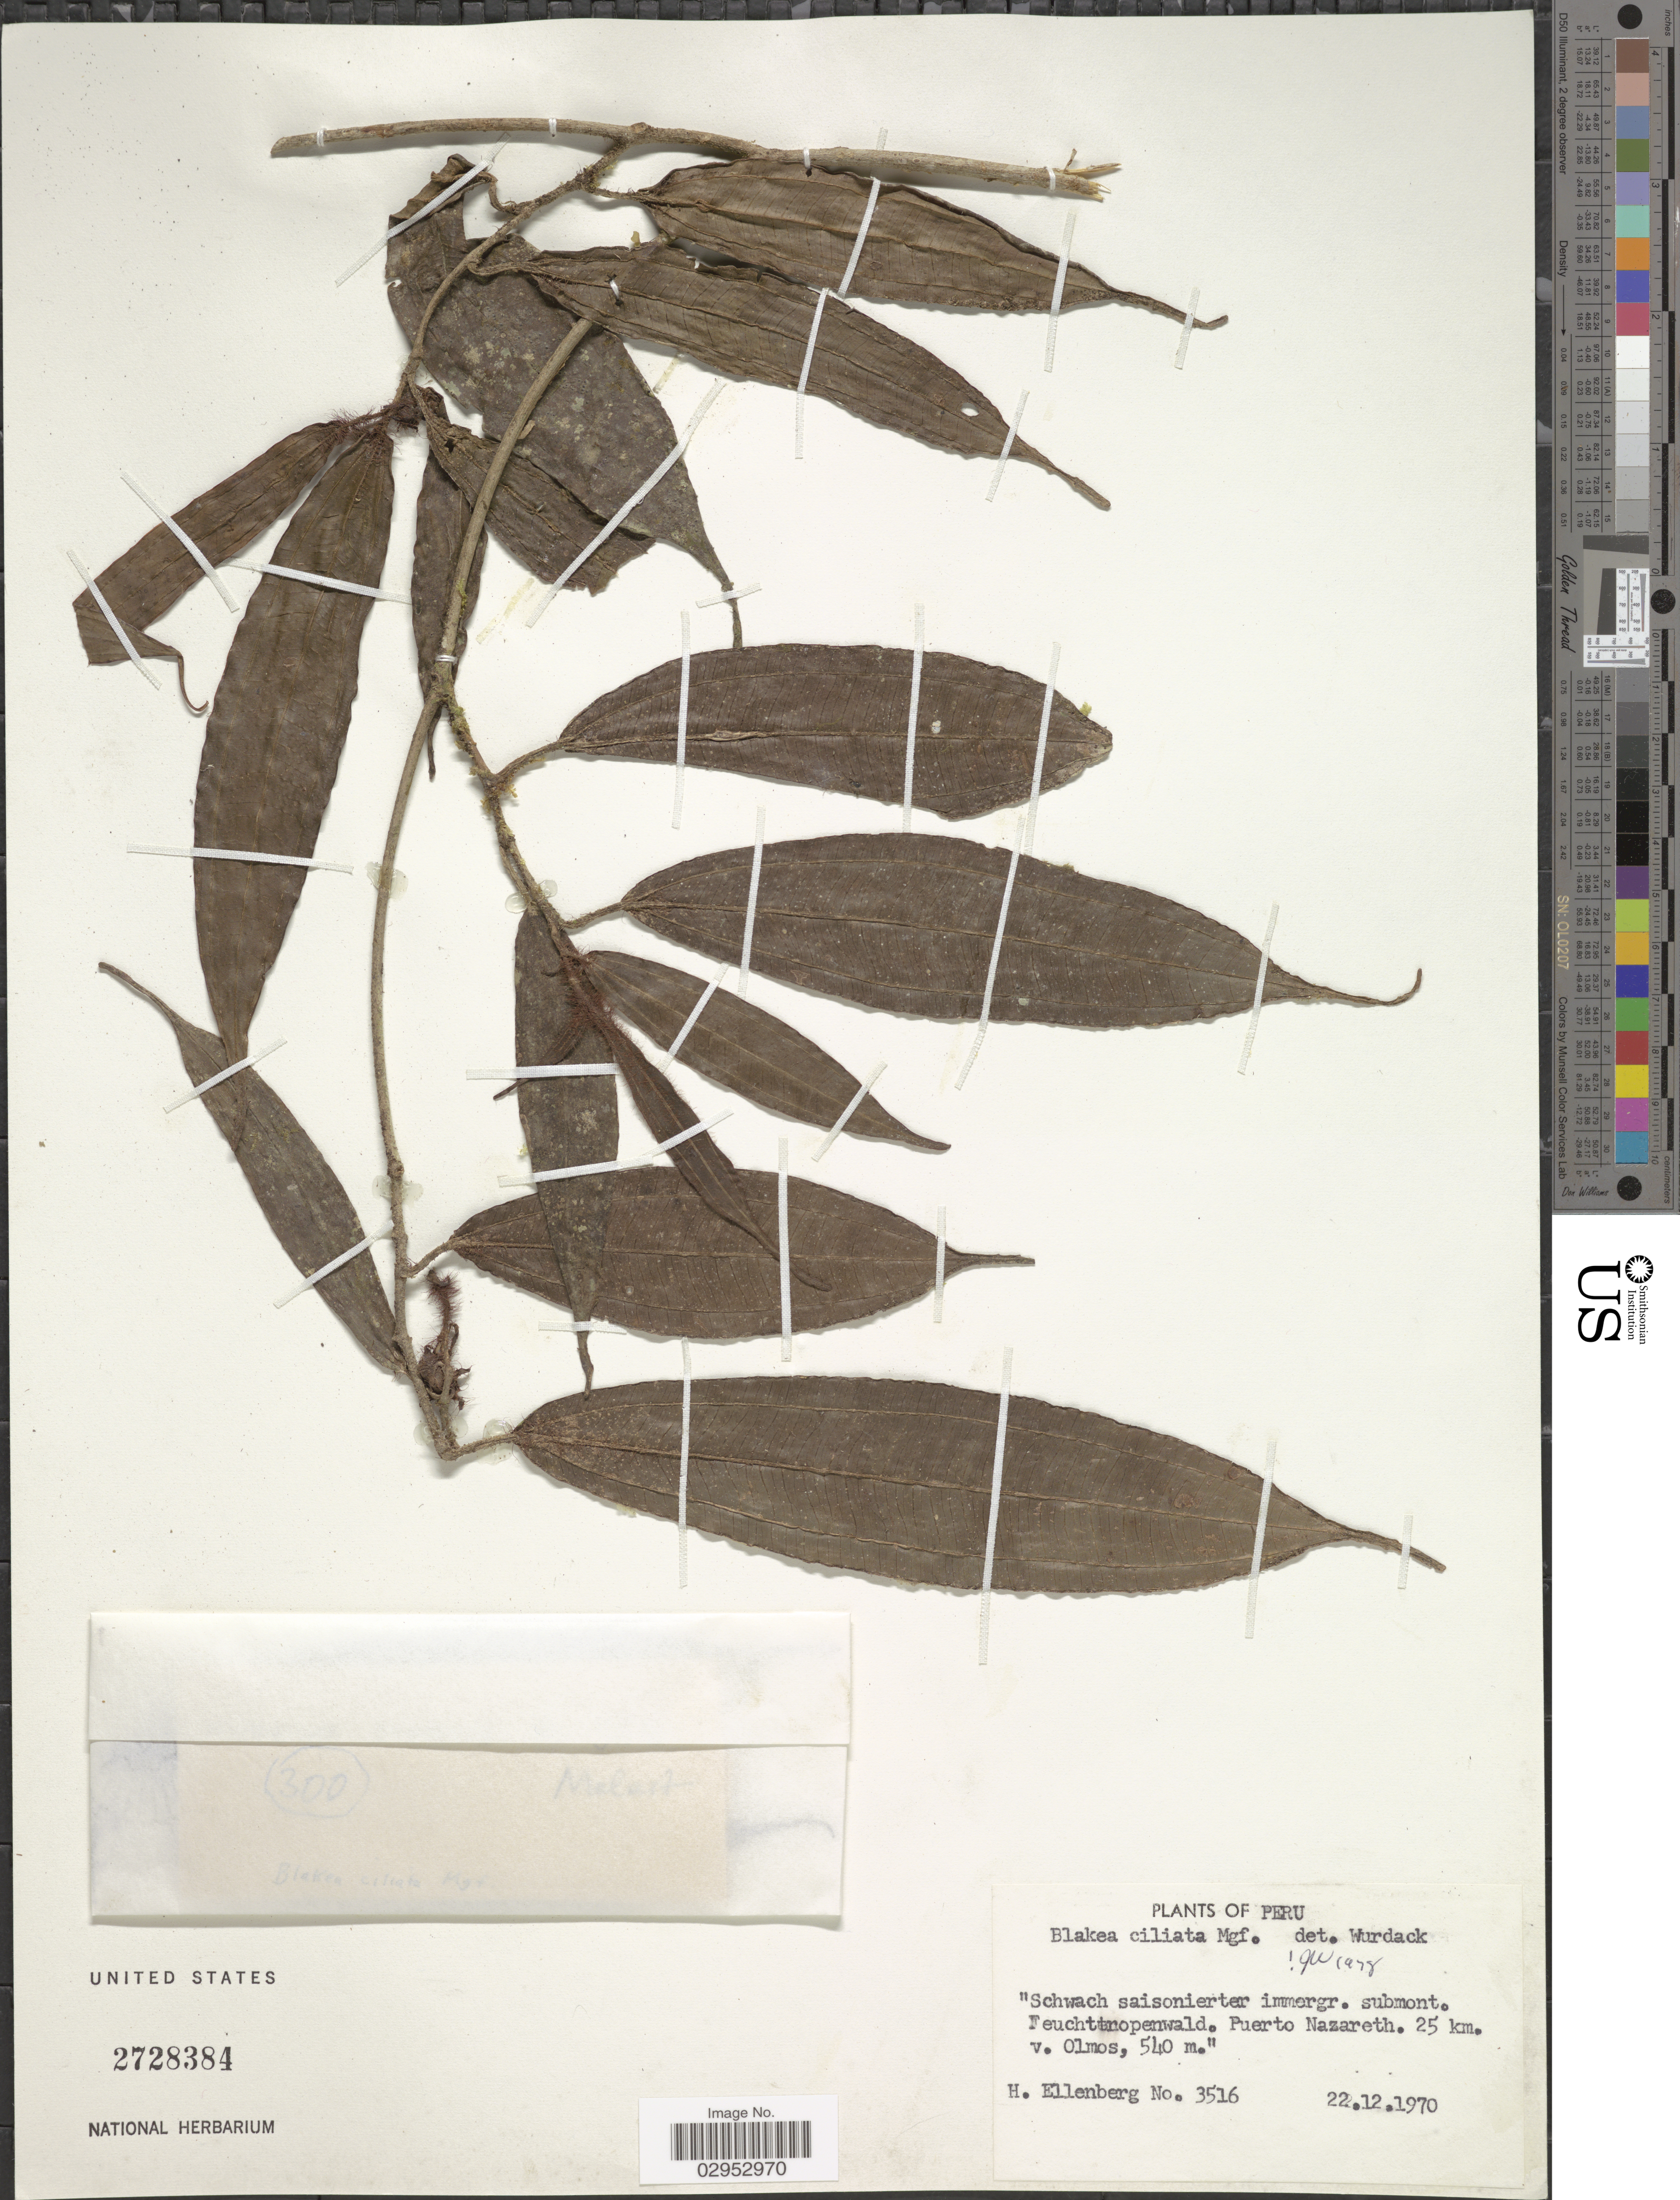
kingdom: Plantae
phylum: Tracheophyta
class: Magnoliopsida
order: Myrtales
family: Melastomataceae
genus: Blakea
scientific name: Blakea ciliata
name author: Markgr.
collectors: H. Ellenberg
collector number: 3516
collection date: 1970-12-22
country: Peru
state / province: Loreto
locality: Puerto Nazareth. 25 km. v. Olmos.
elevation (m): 540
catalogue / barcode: US 2728384